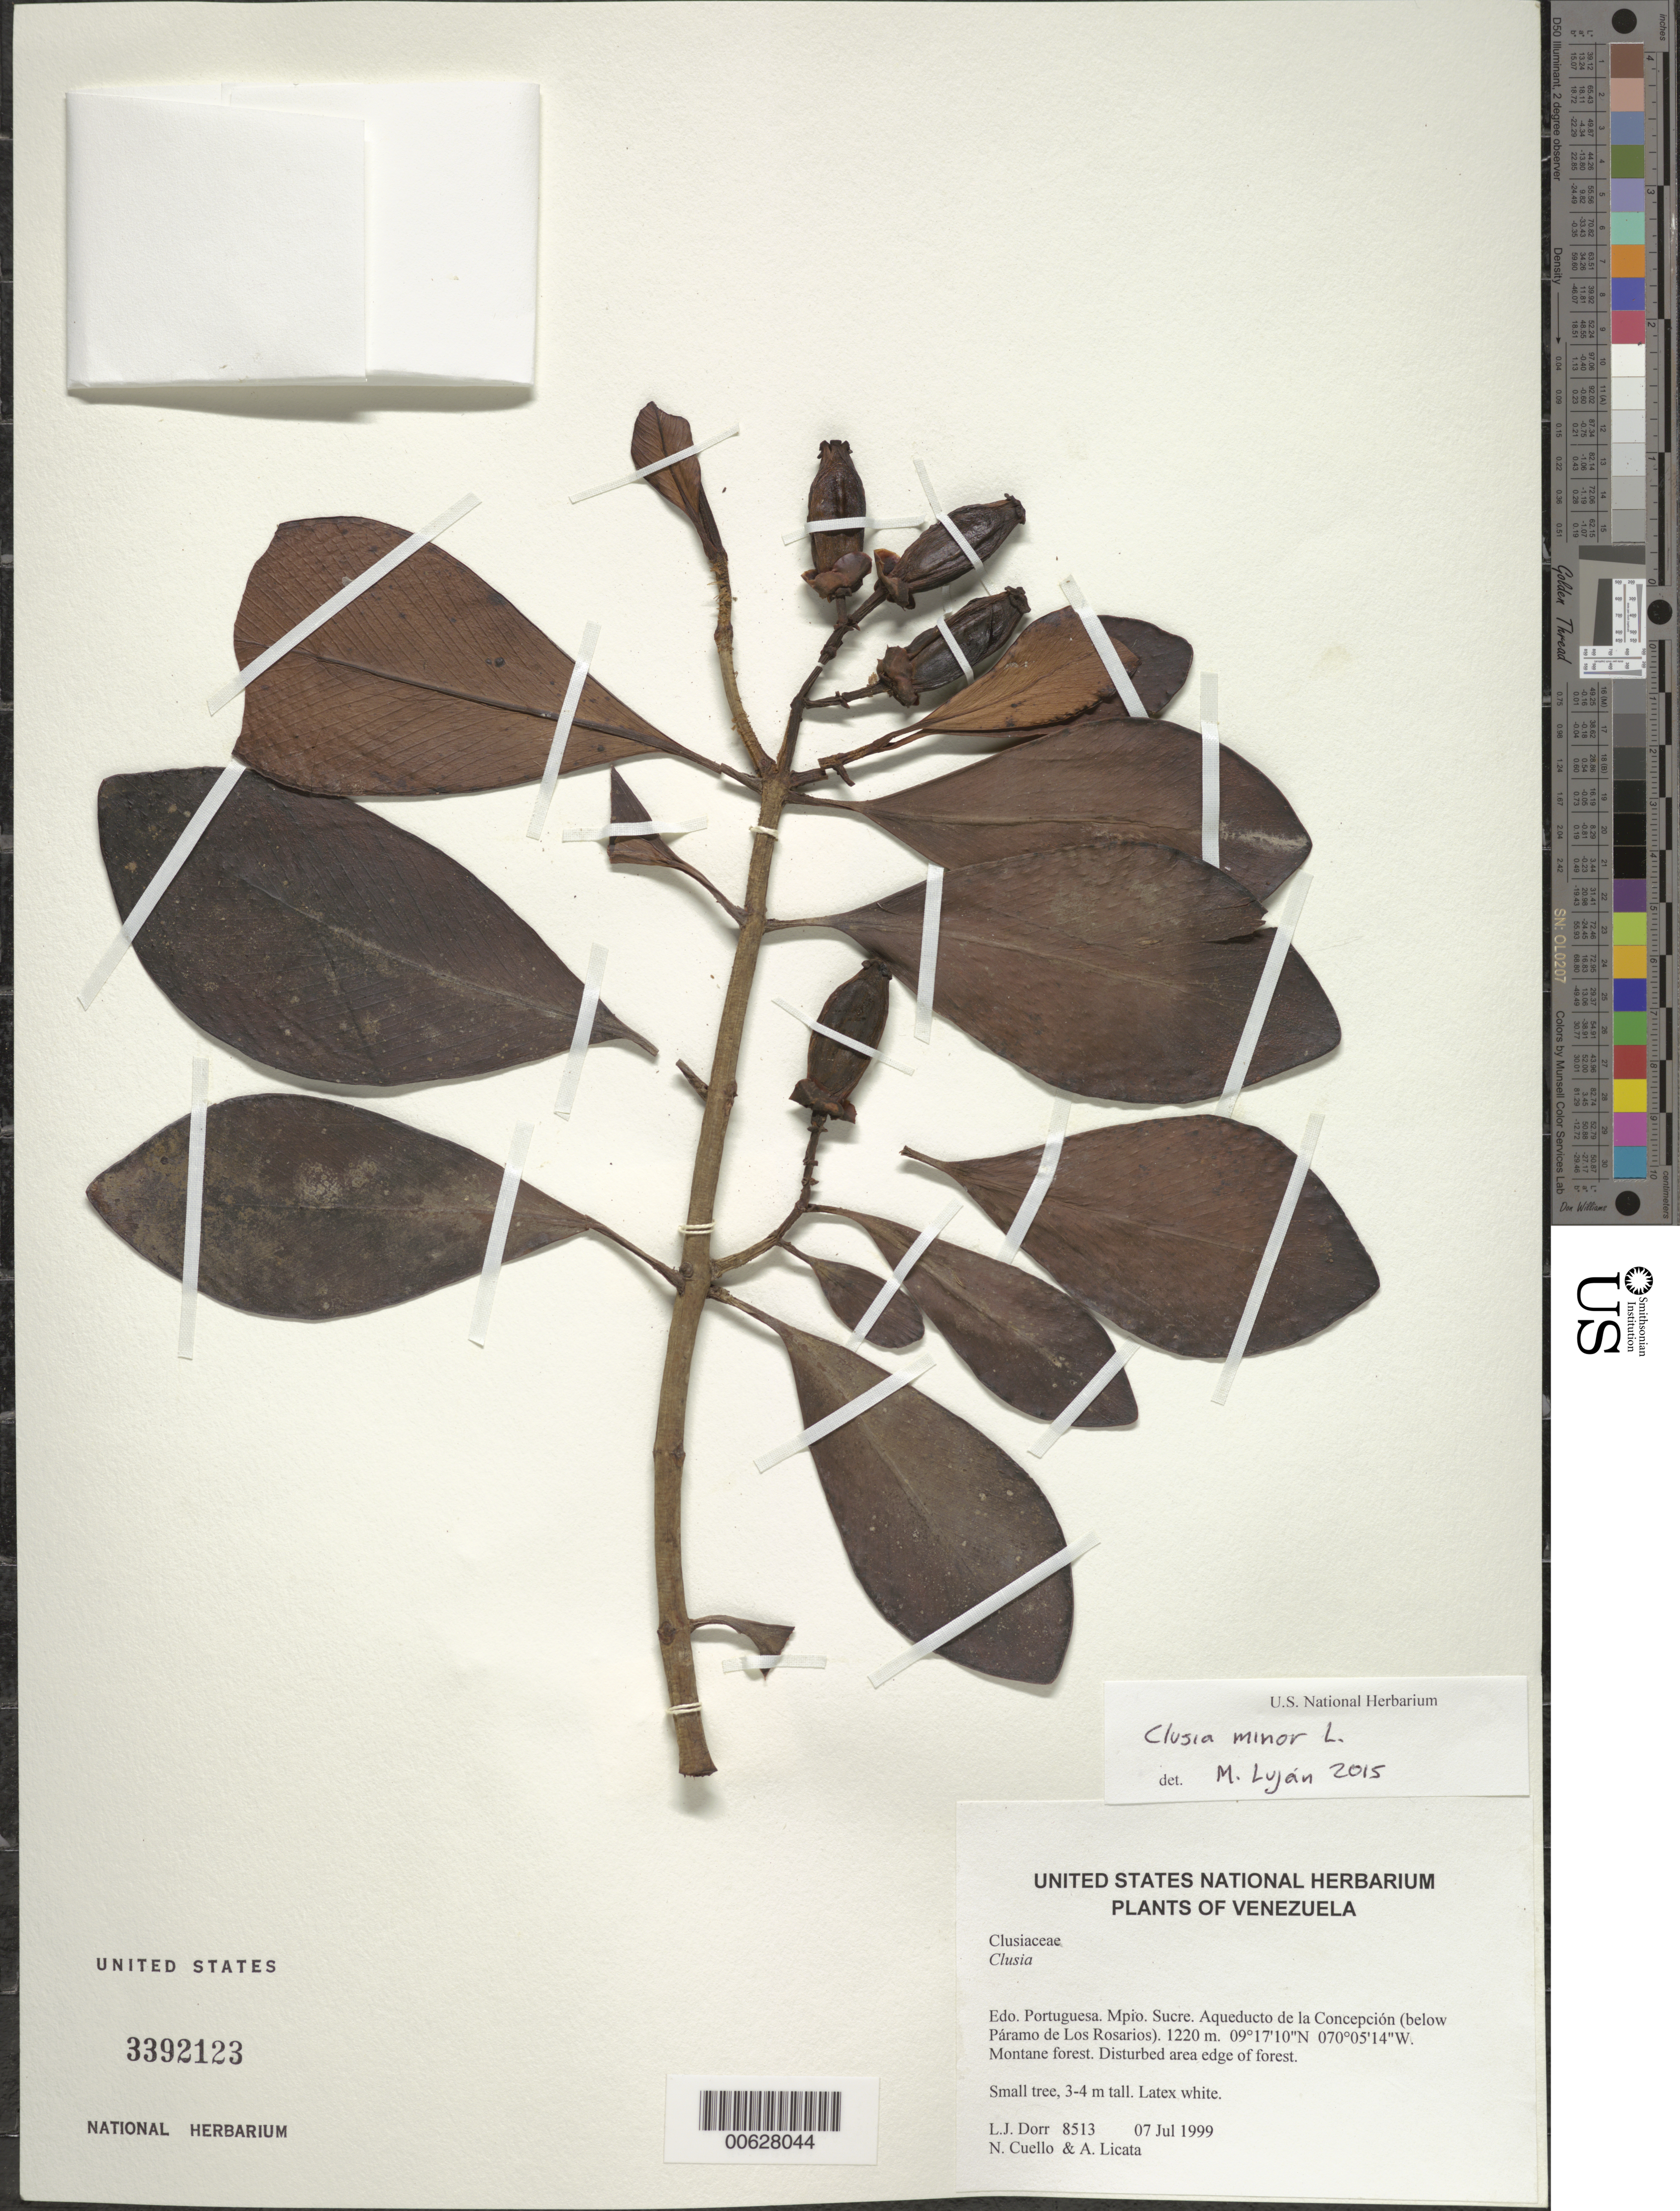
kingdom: Plantae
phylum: Tracheophyta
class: Magnoliopsida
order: Malpighiales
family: Clusiaceae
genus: Clusia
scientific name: Clusia minor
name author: L.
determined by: Lujan, M.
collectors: L. J. Dorr, N. L. Cuello & A. Licata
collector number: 8513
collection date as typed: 07 Jul 1999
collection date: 1999-07-07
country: Venezuela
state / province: Portuguesa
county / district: Sucre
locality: Aqueducto de la Concepción (below Páramo de Los Rosarios)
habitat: Montane forest. Disturbed area edge of forest.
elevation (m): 1220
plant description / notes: FTG, PORT, US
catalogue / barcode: US 3392123